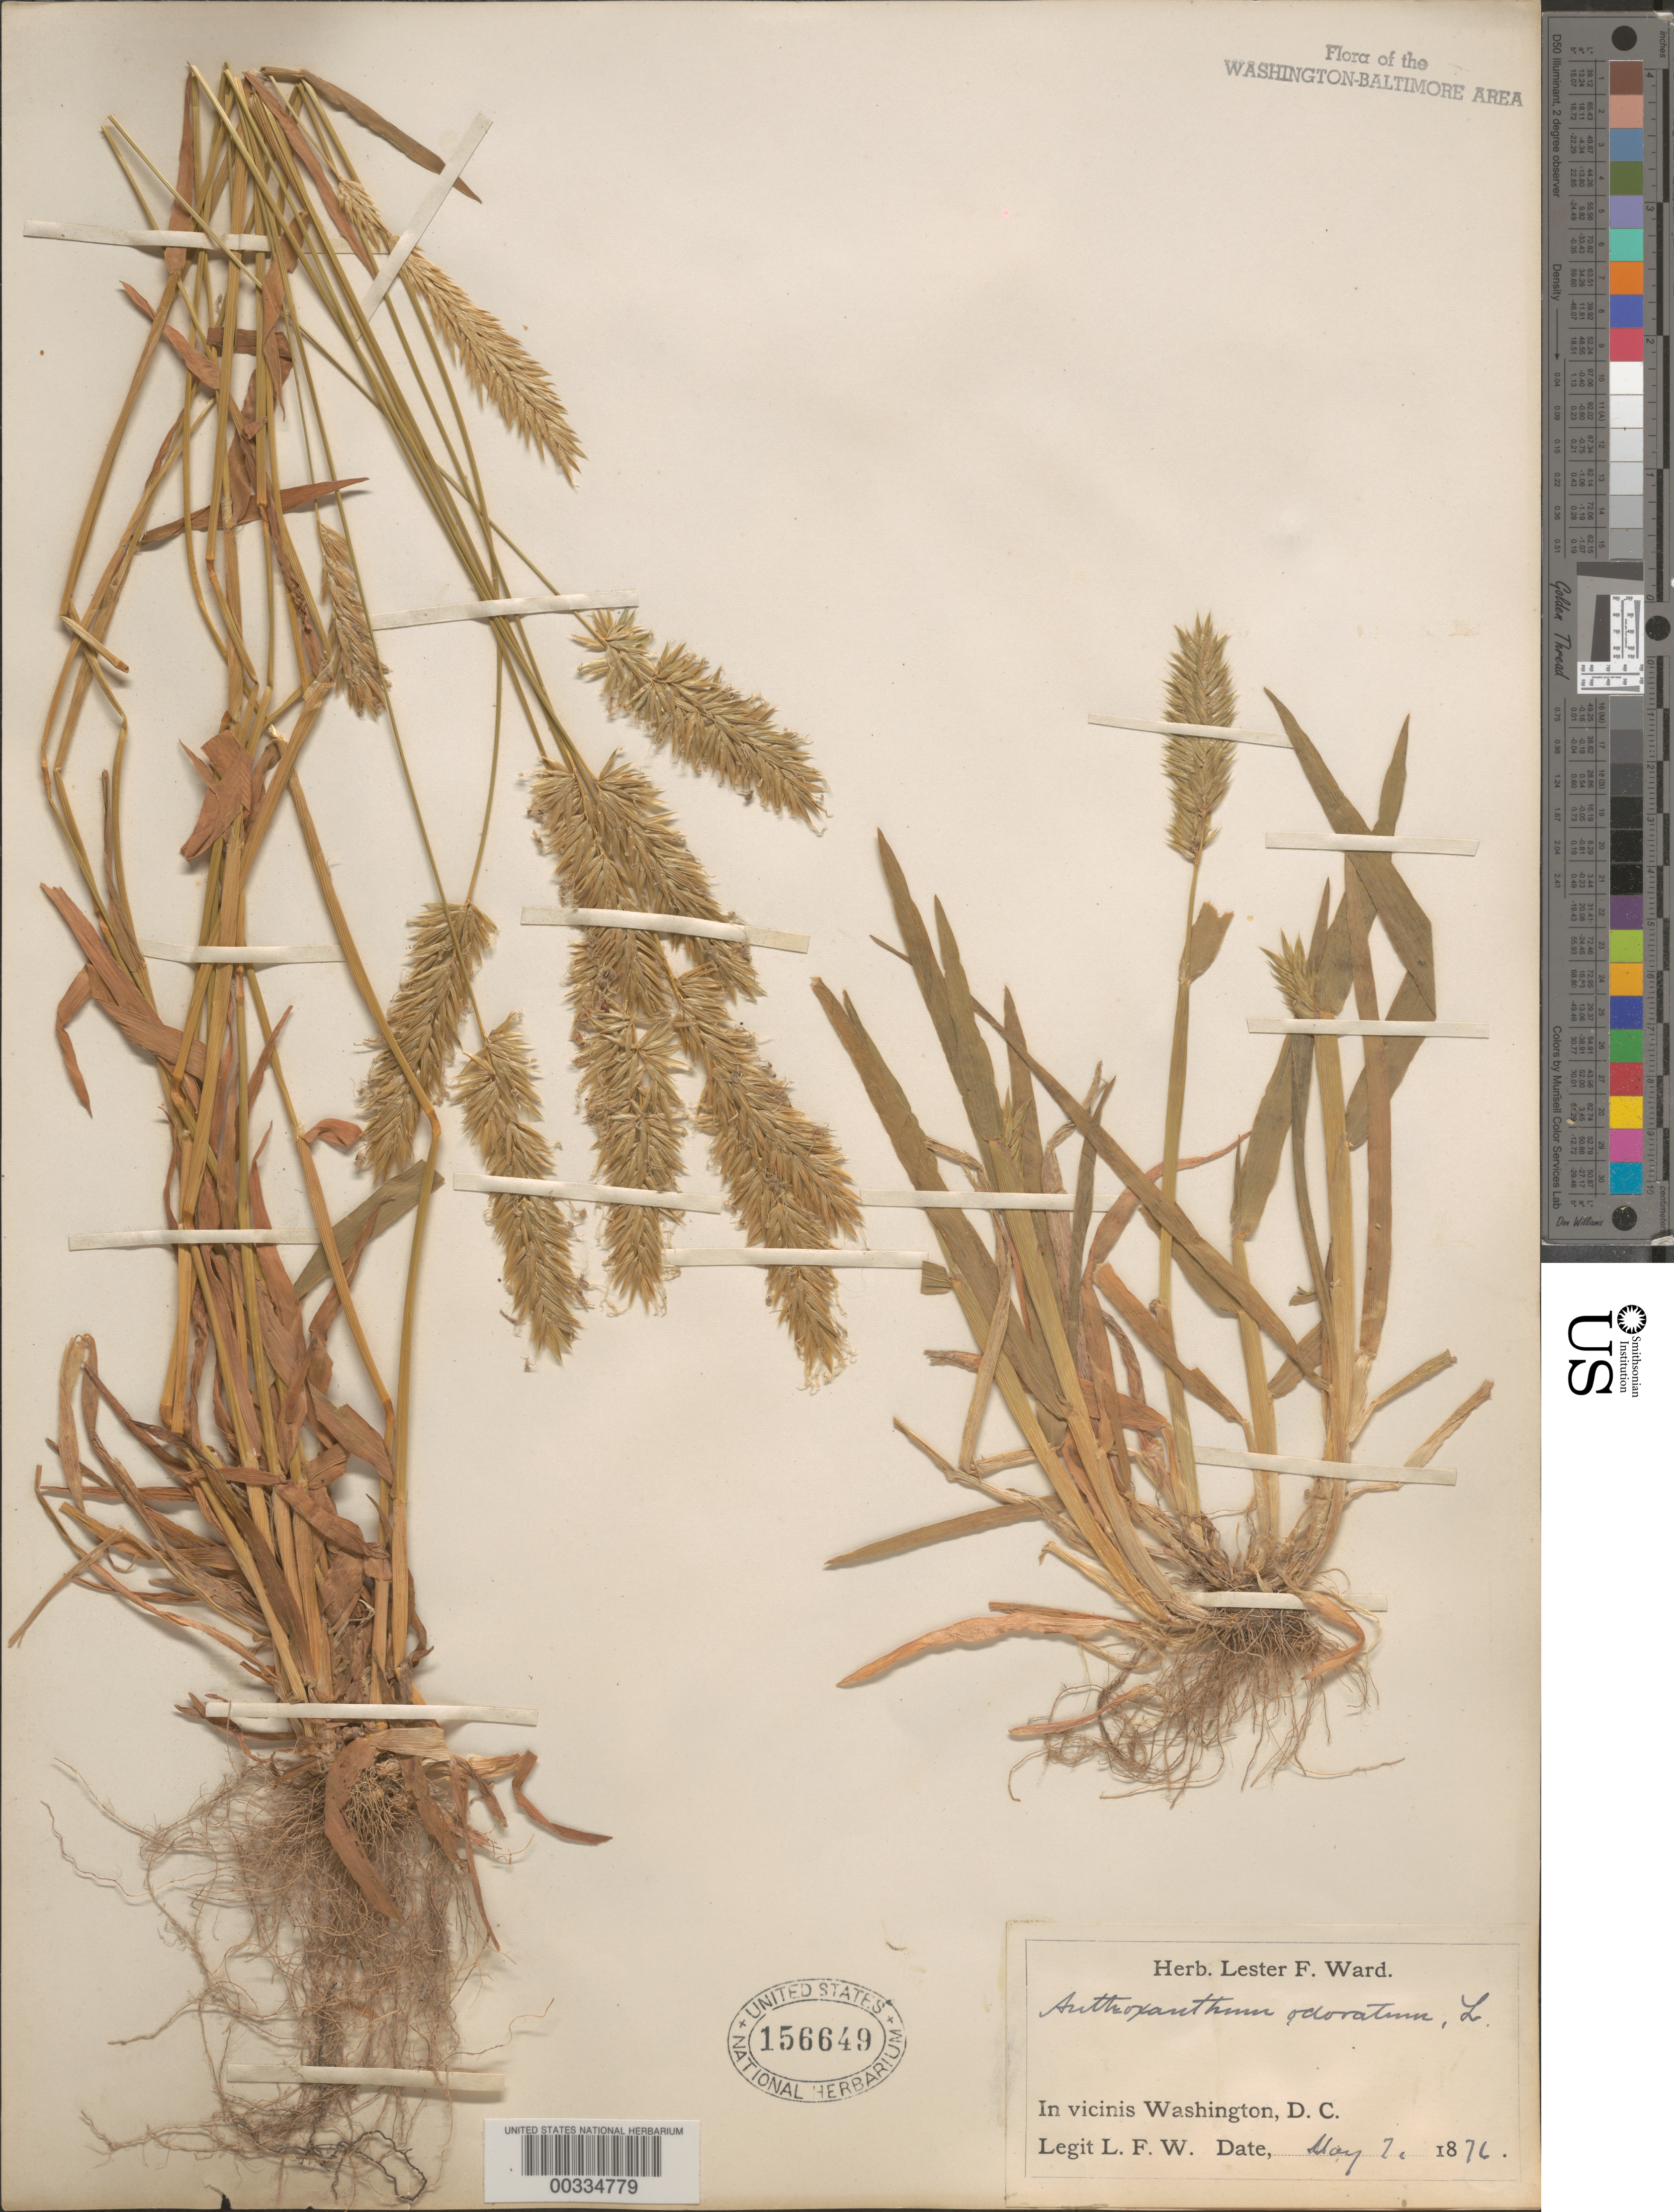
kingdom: Plantae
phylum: Tracheophyta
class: Liliopsida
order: Poales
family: Poaceae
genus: Anthoxanthum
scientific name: Anthoxanthum odoratum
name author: L.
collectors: L. F. Ward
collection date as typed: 07 May 1876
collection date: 1876-05-07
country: United States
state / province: District of Columbia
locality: Washington area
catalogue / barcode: US 156649